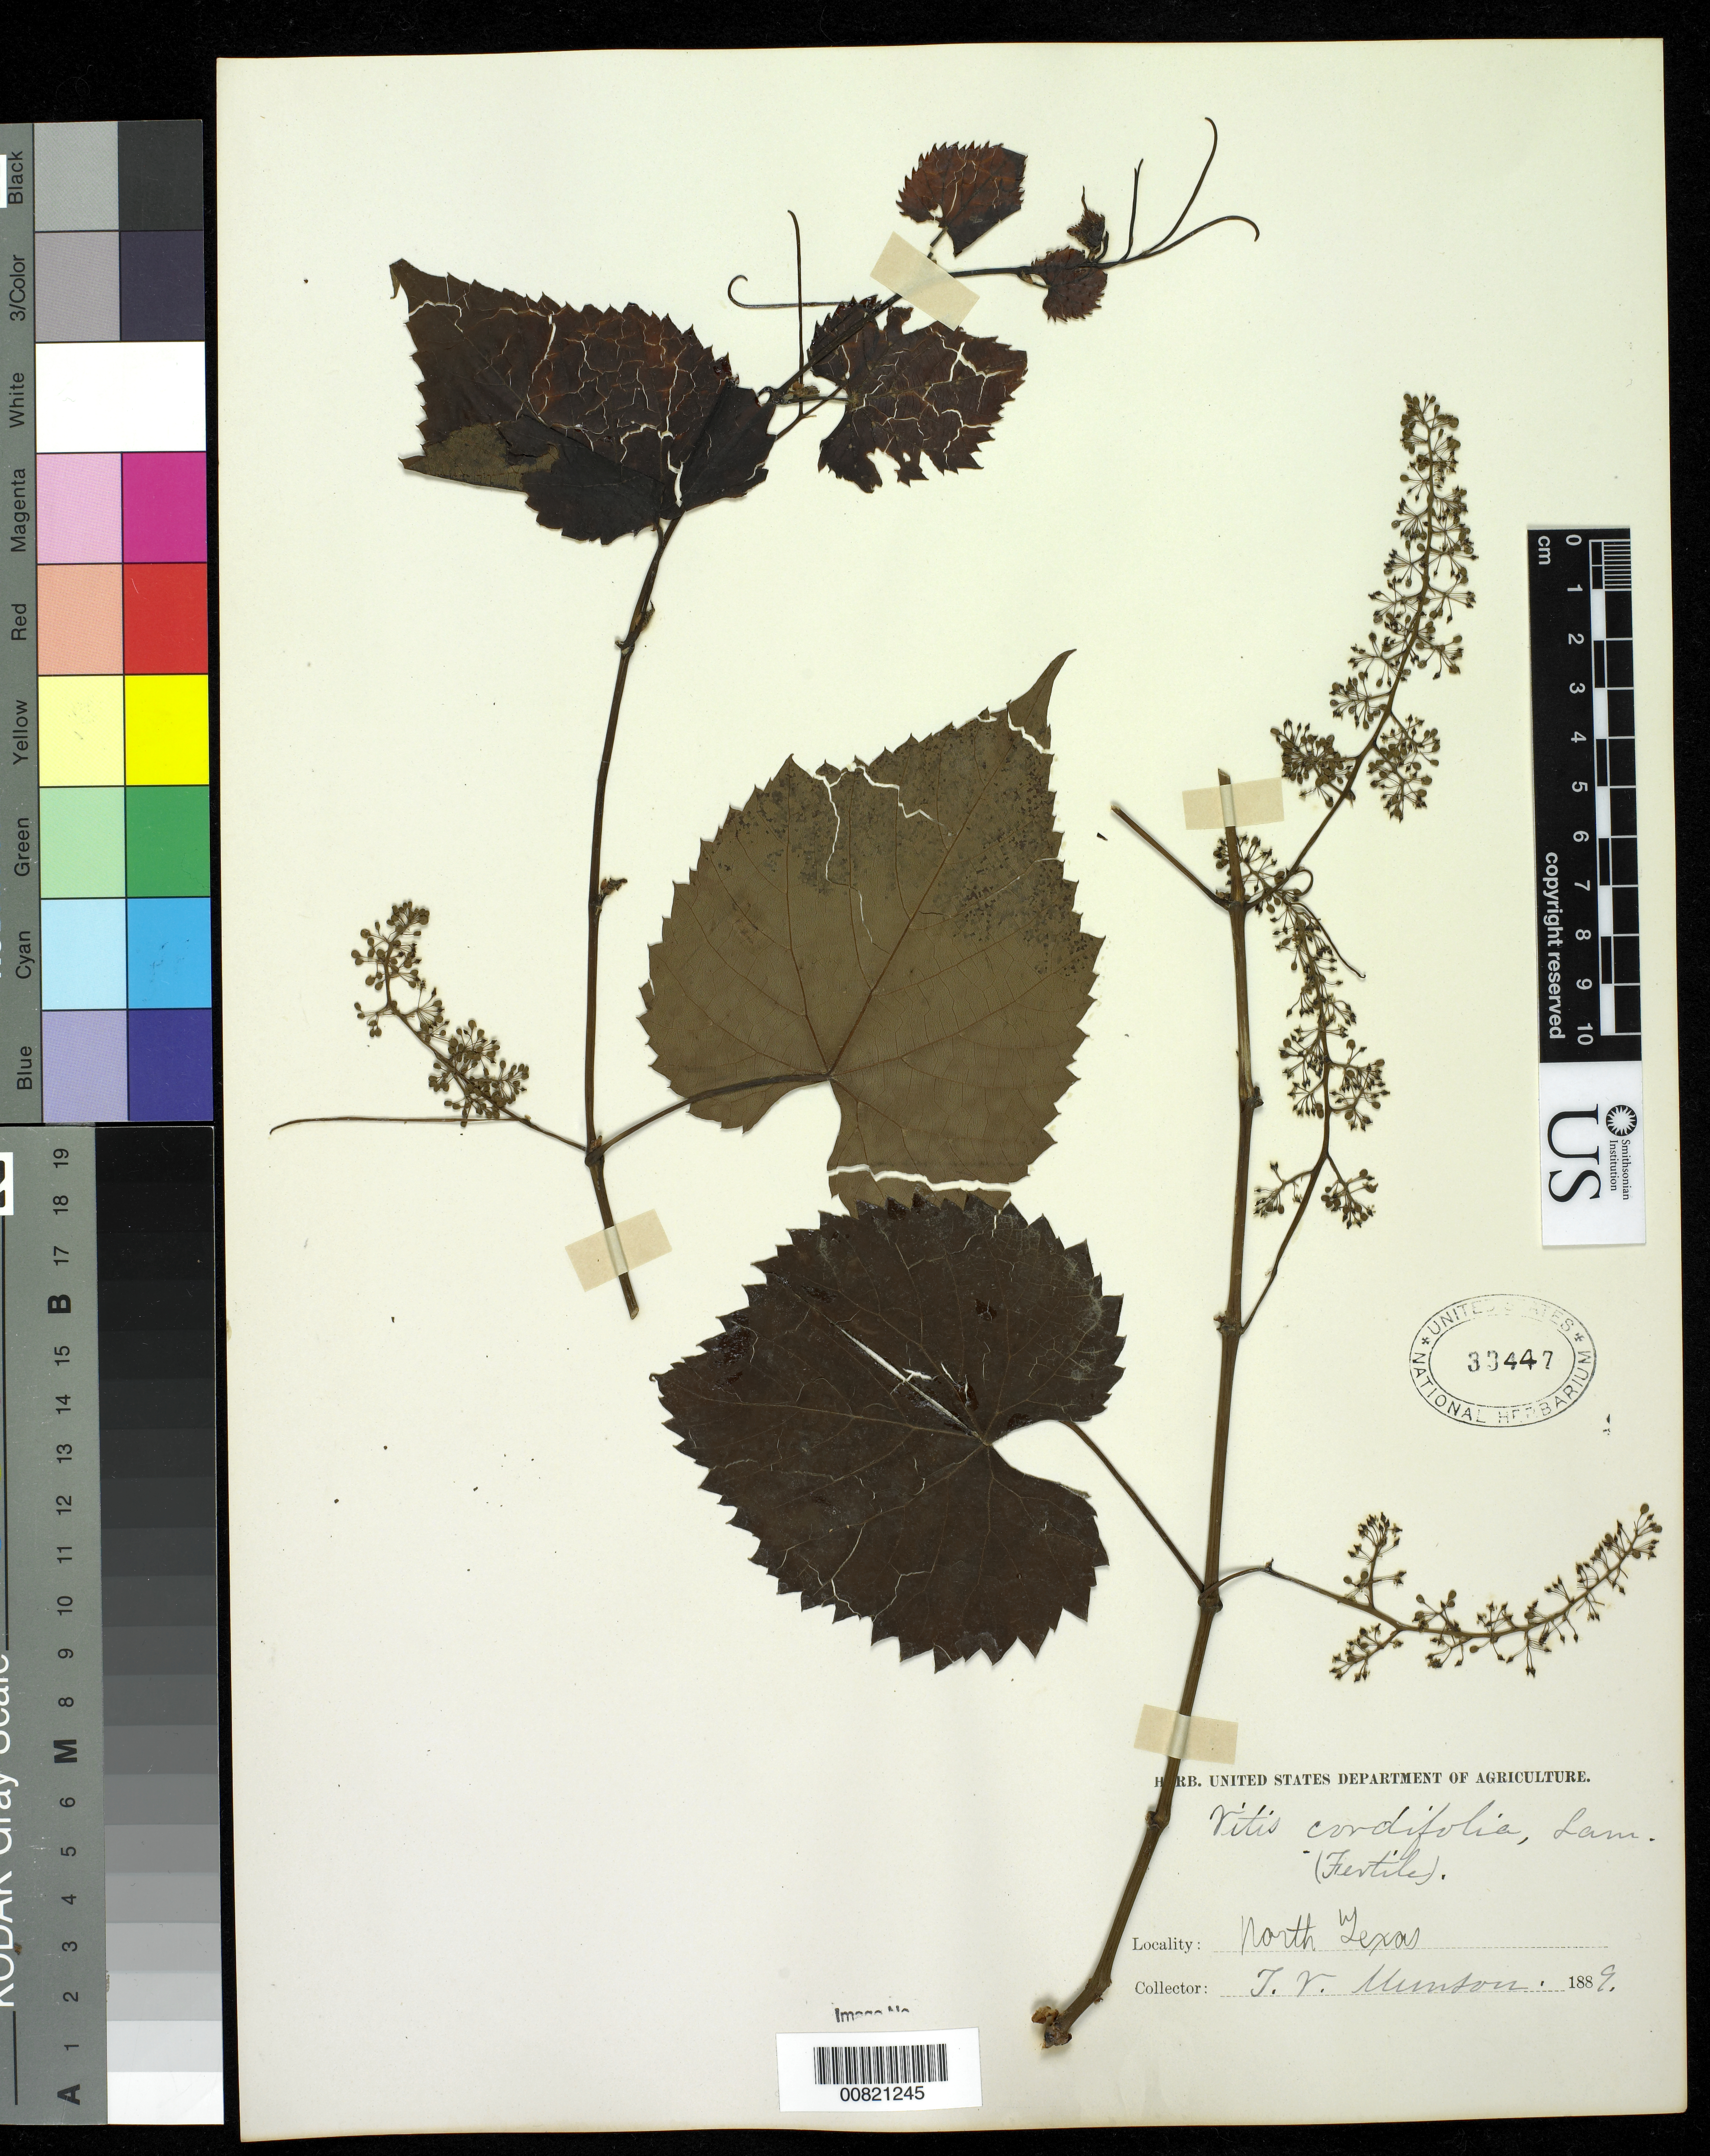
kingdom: Plantae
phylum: Tracheophyta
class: Magnoliopsida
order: Vitales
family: Vitaceae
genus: Vitis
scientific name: Vitis cordifolia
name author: Michx.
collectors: T. V. Munson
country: United States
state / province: Texas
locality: North Texas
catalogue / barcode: US 33447